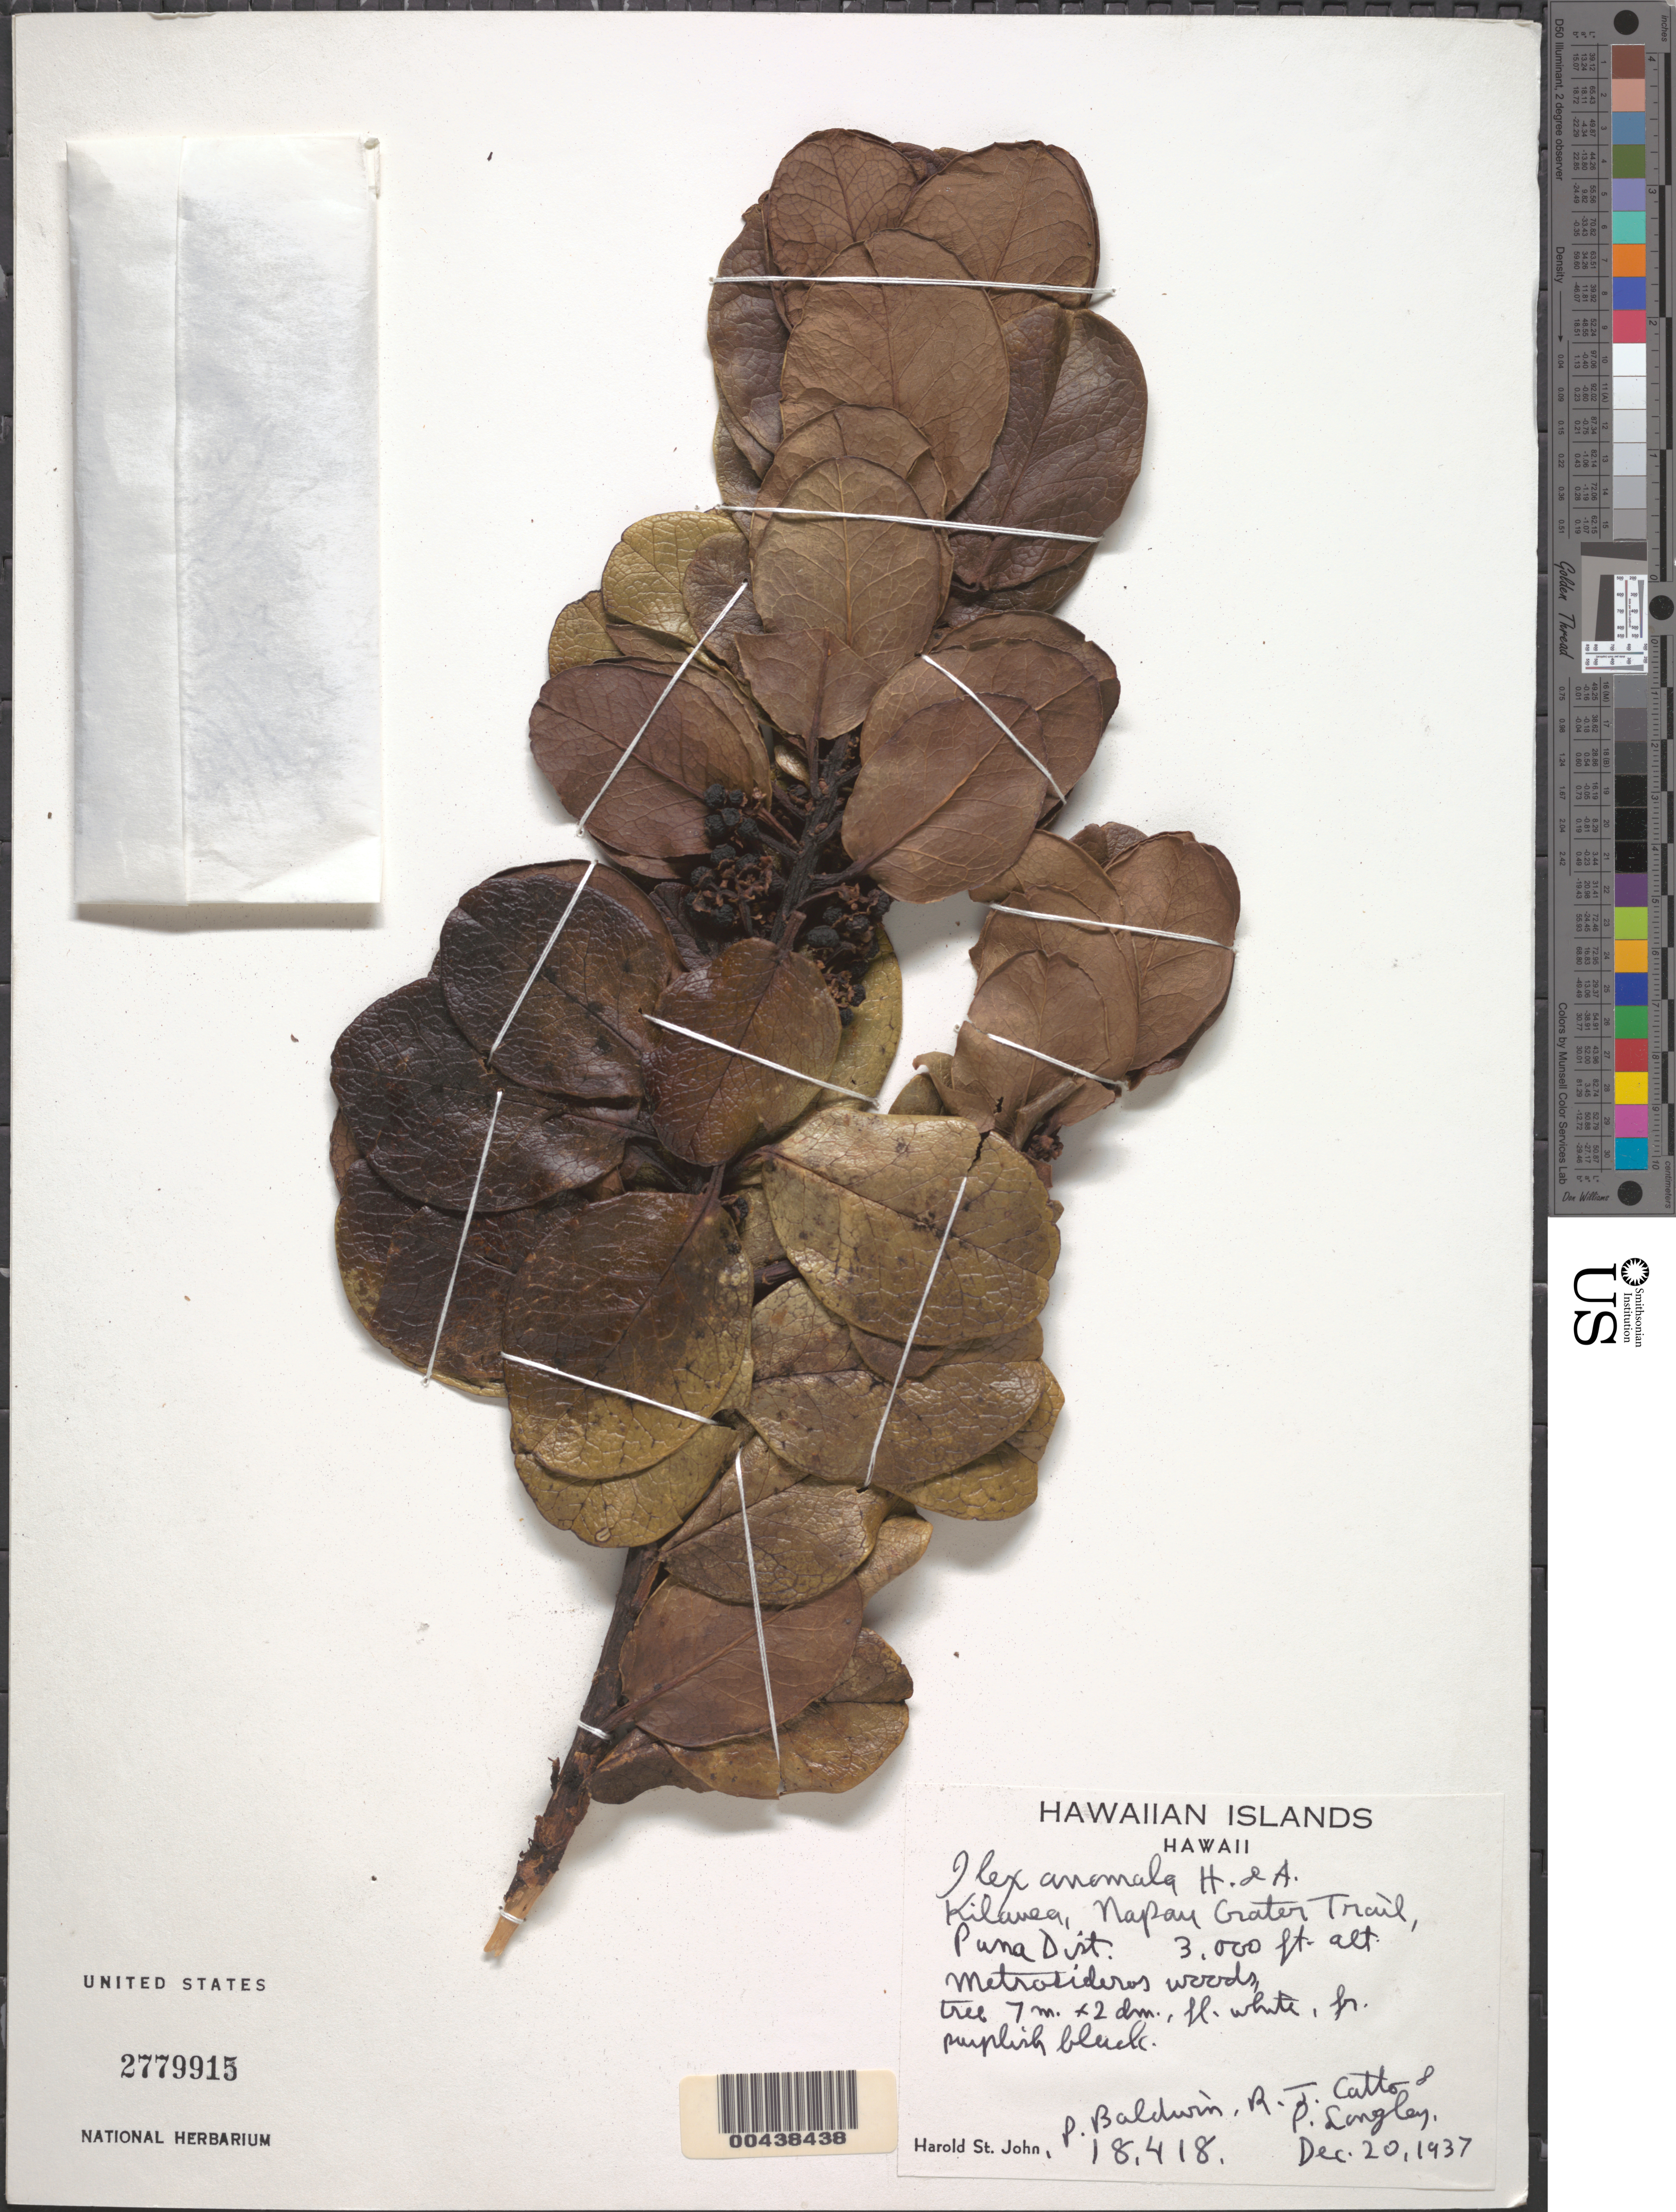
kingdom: Plantae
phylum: Tracheophyta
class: Magnoliopsida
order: Aquifoliales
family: Aquifoliaceae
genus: Ilex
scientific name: Ilex anomala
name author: Hook. & Arn.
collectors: H. St. John, P. Baldwin, R. Catto & P. Langley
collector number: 18418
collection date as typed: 20 Dec 1937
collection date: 1937-12-20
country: United States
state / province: Hawaii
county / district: Hawaii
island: Hawaii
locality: Kilauea, Napau Crater Trail, Puna Dist.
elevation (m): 914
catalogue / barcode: US 2779915